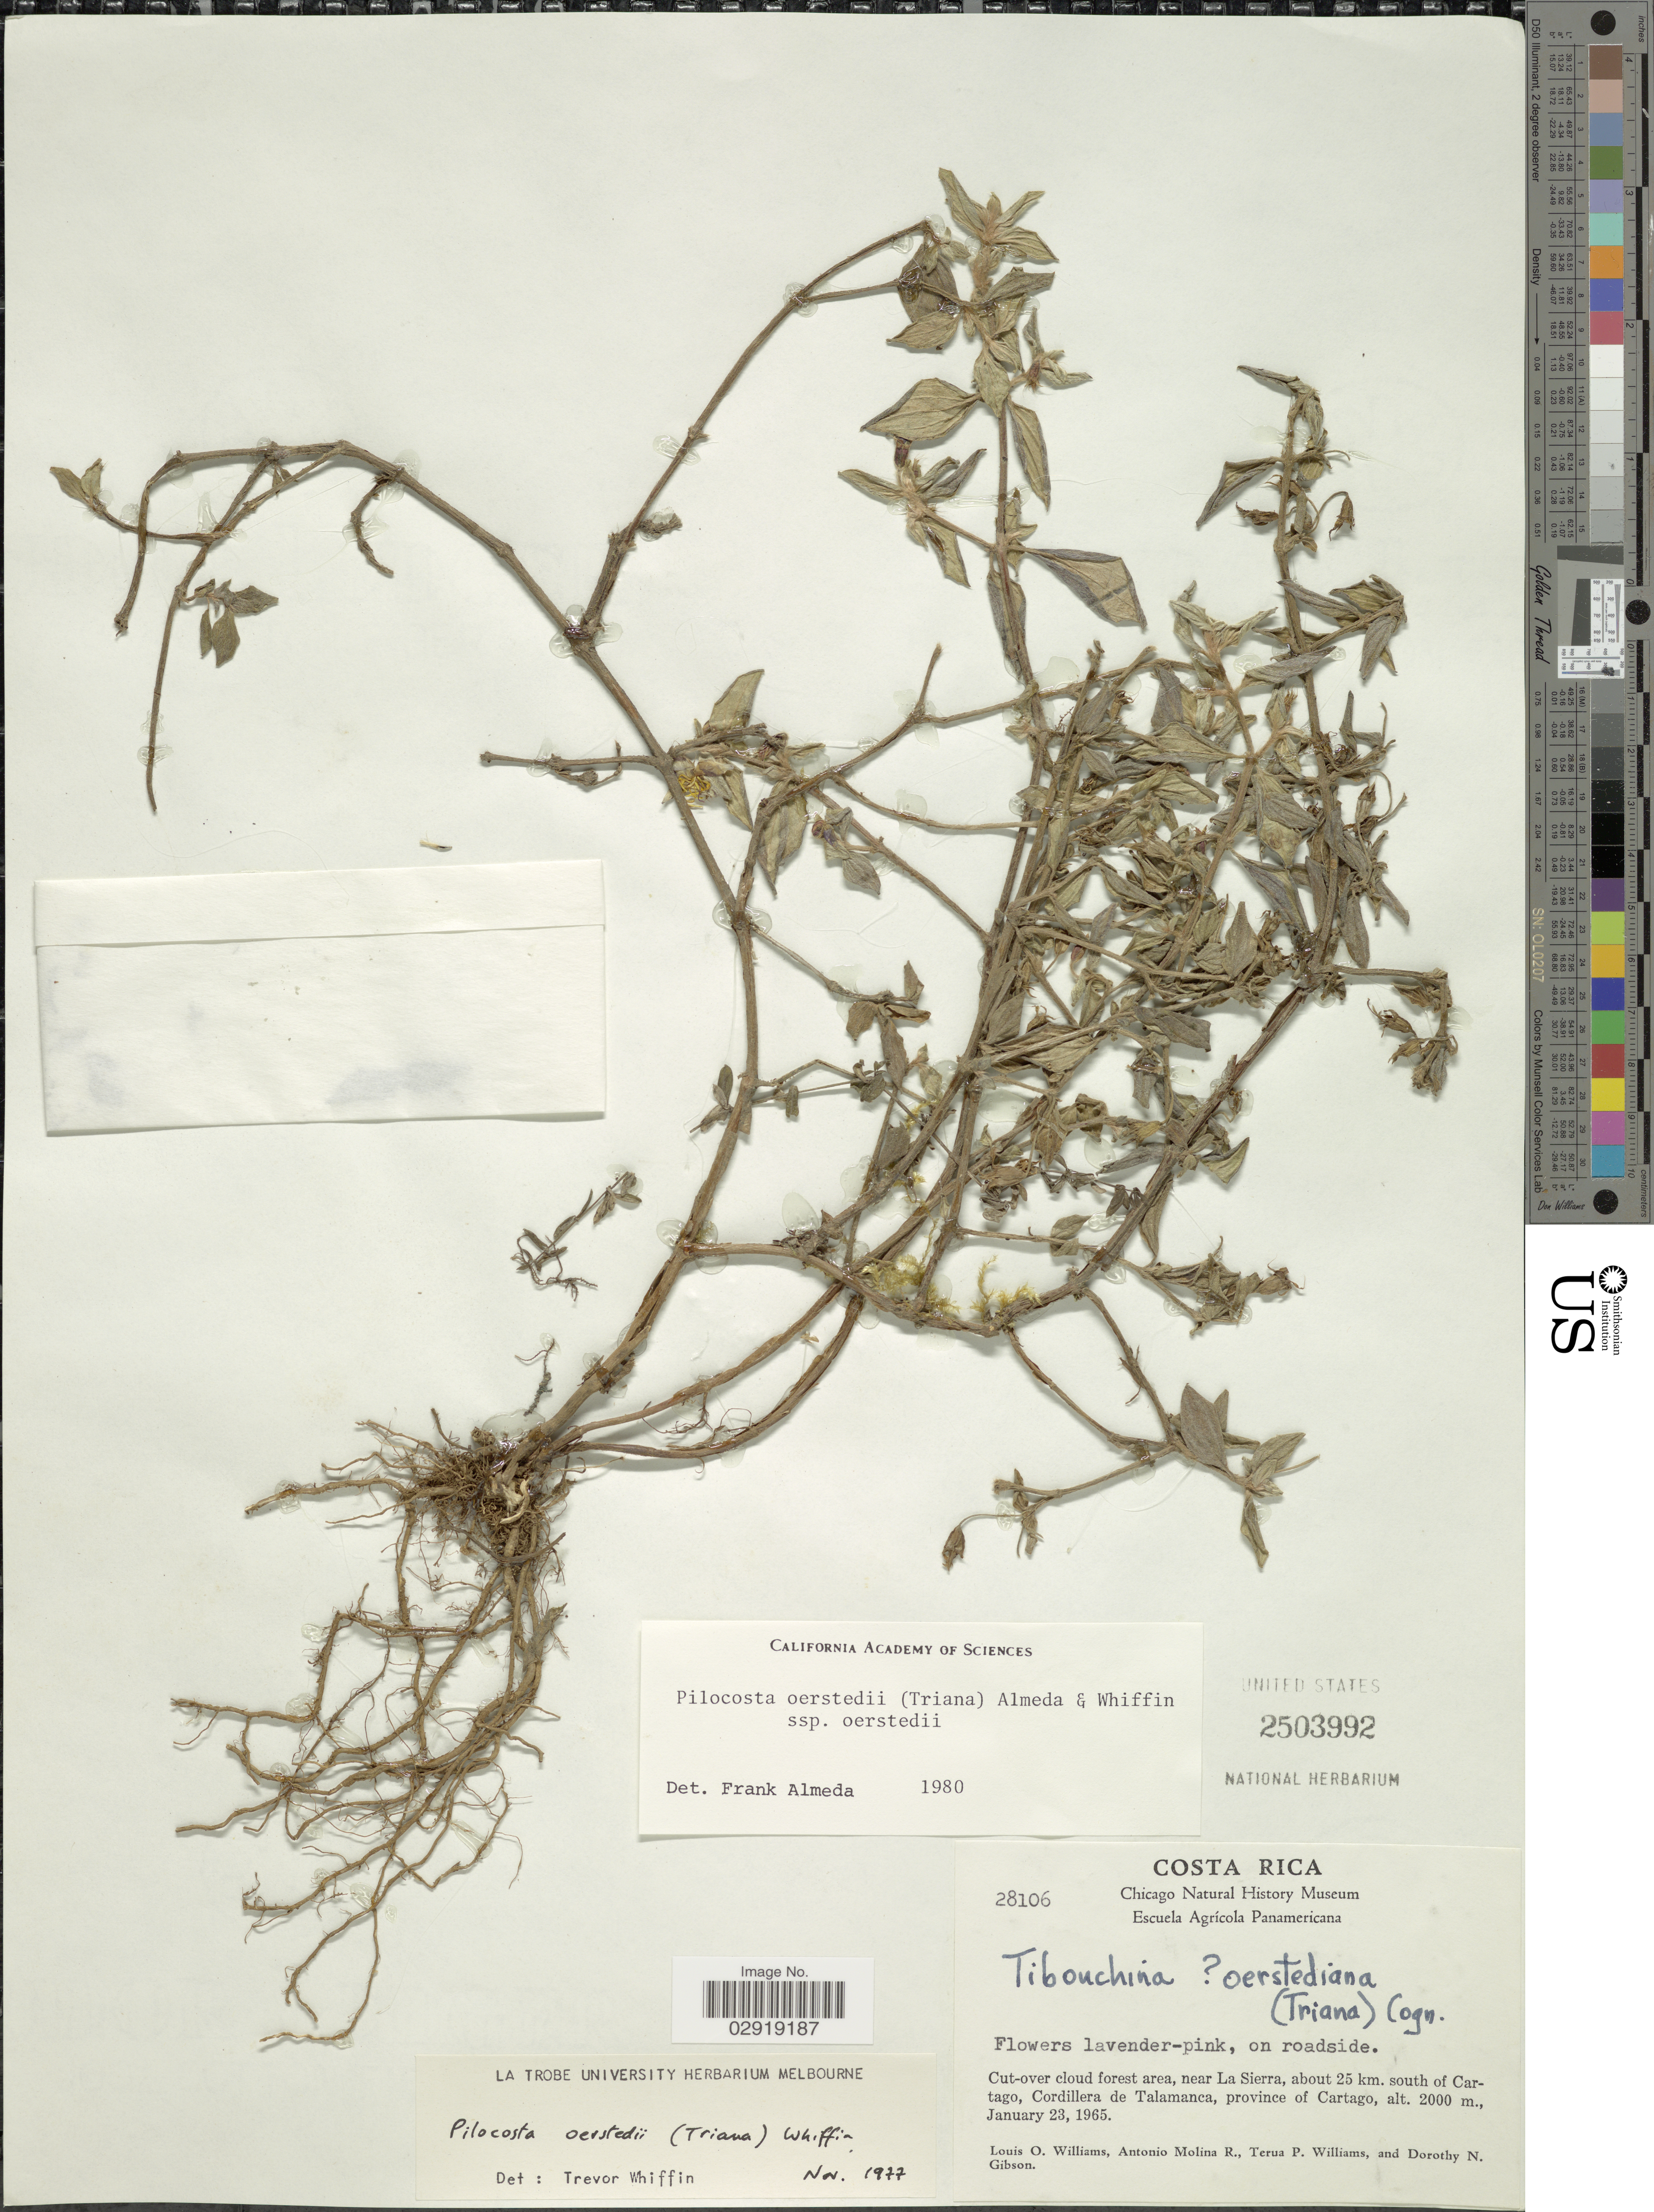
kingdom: Plantae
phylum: Tracheophyta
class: Magnoliopsida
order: Myrtales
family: Melastomataceae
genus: Pilocosta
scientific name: Pilocosta oerstedii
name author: (Triana) Almeda &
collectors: L. O. Williams, A. Molina R., T. Williams & D. N. Gibson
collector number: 28106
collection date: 1965-01-23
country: Costa Rica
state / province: Cartago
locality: Cut-over cloud forest area, near La Sierra, about 25 km. south of Cartago, Cordillera de Talamanca, province of Cartago.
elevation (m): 2000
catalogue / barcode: US 2503992